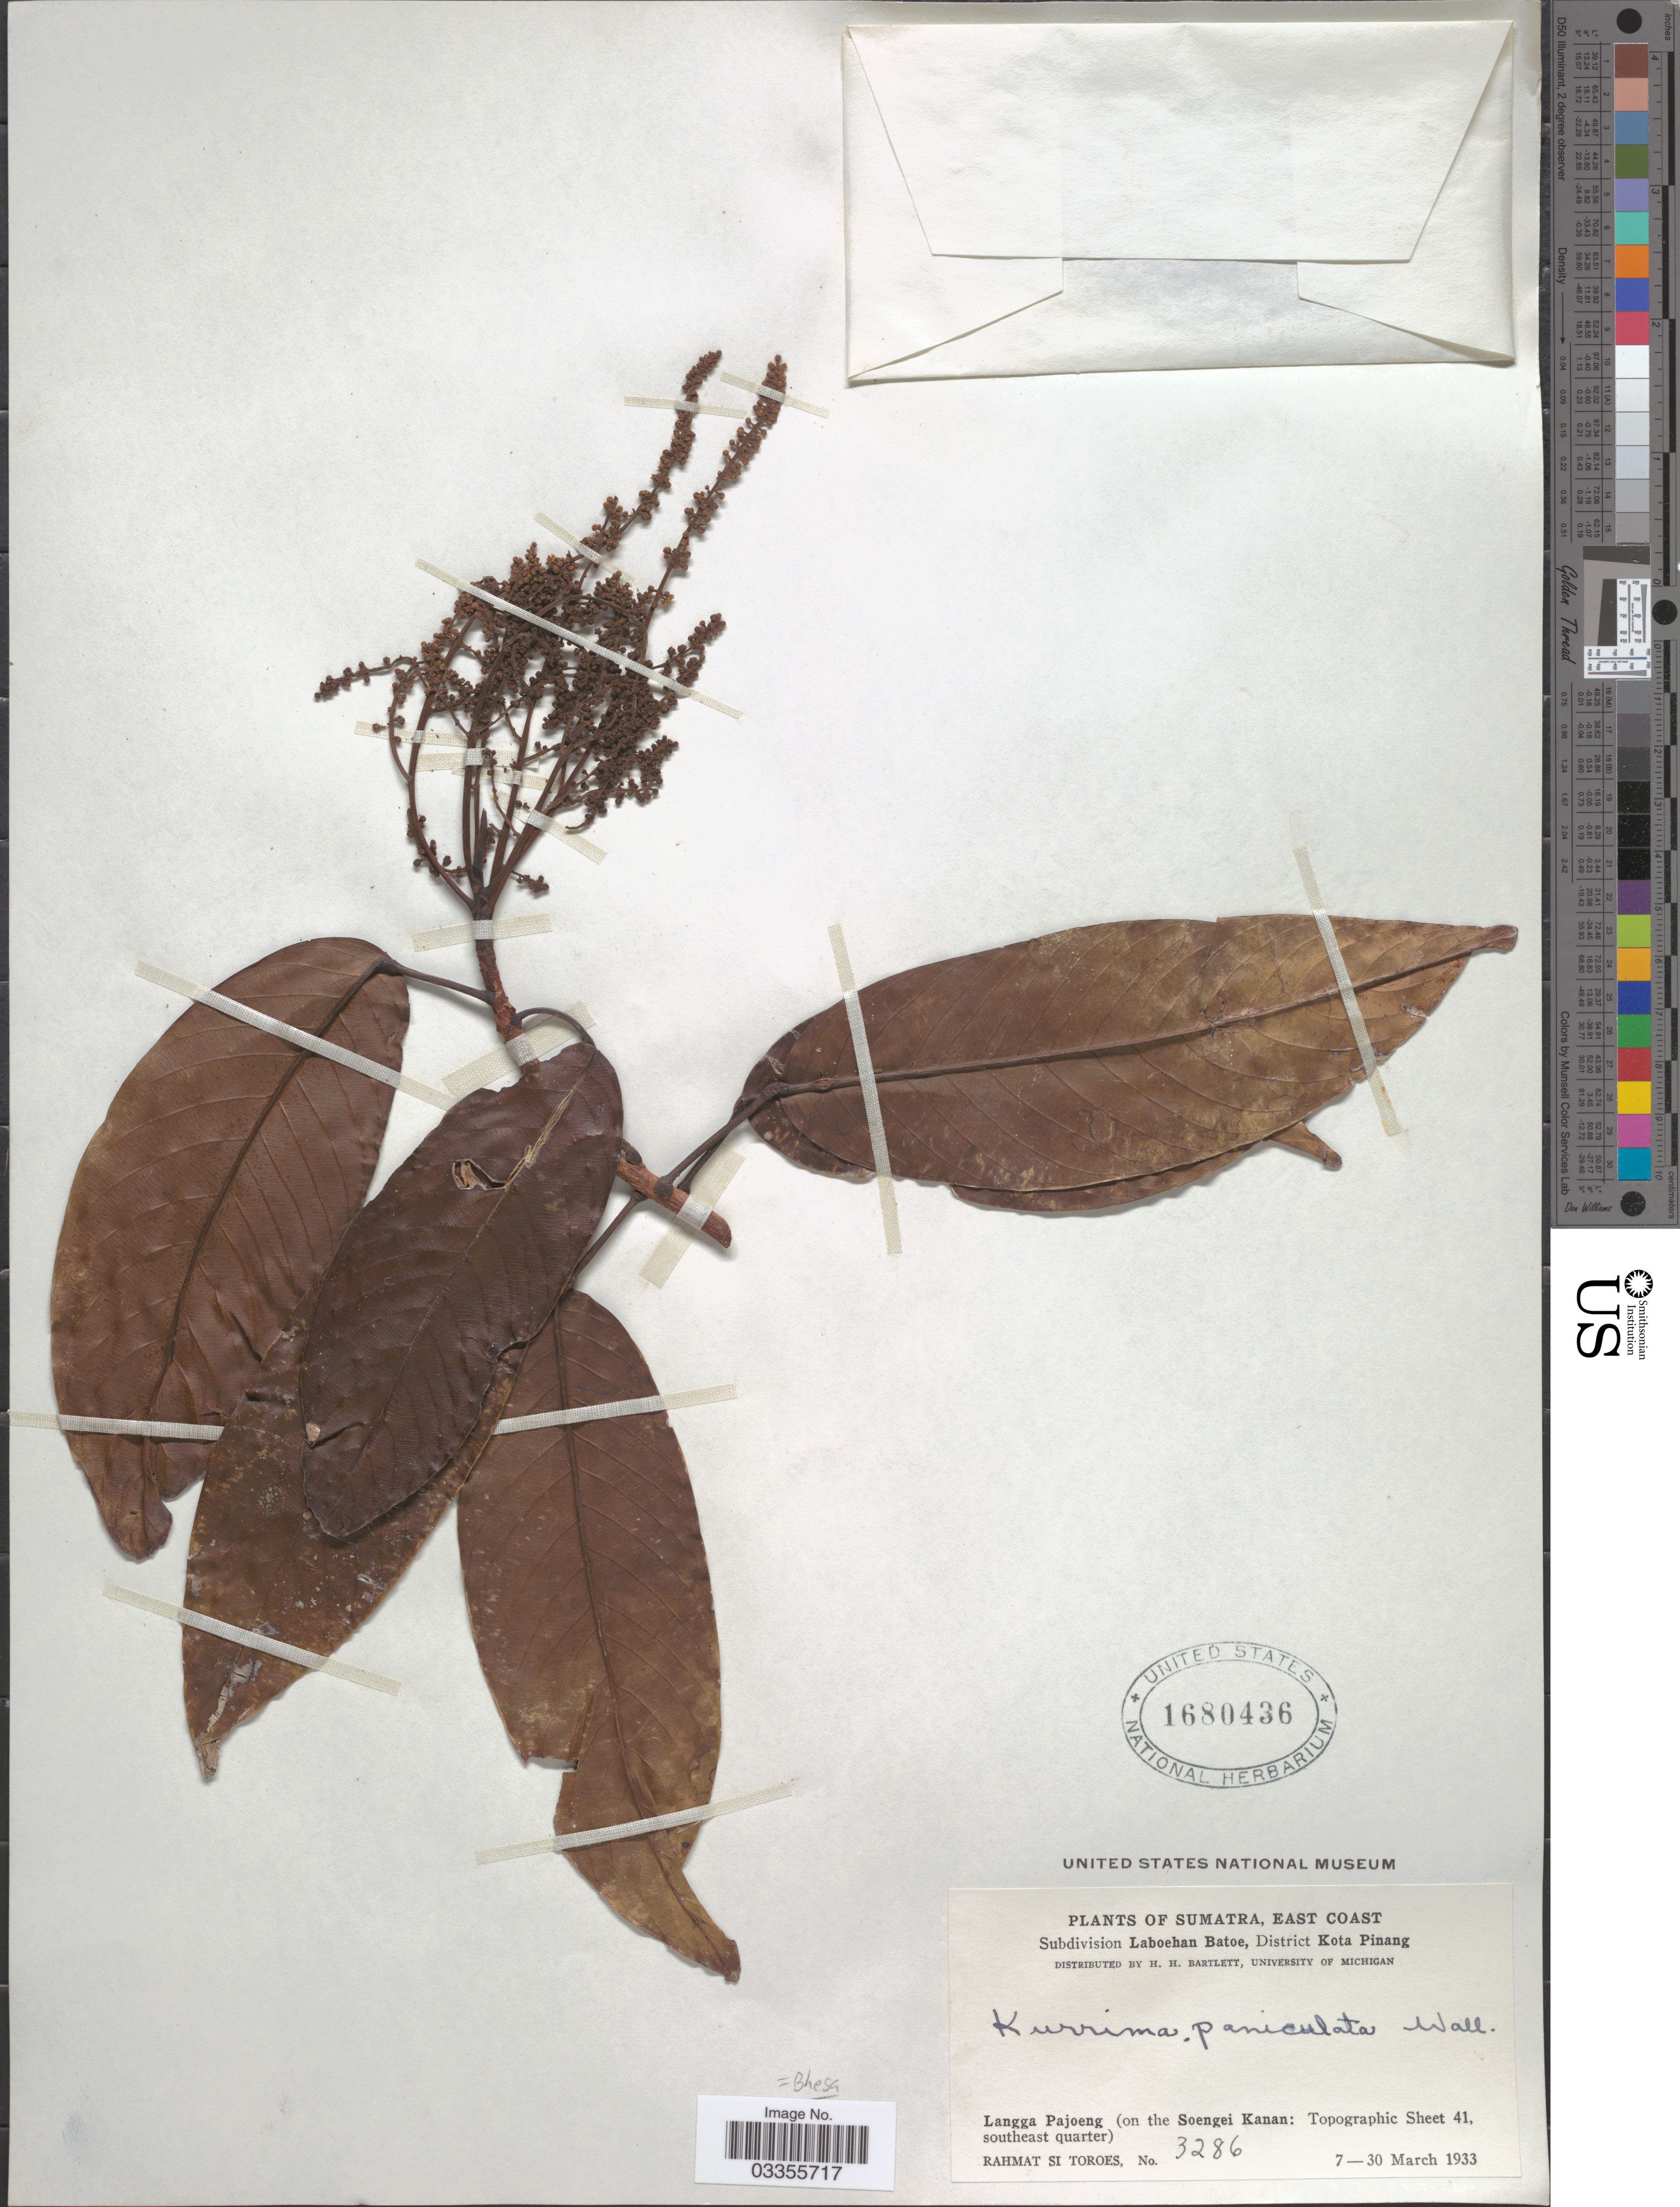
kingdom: Plantae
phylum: Tracheophyta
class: Magnoliopsida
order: Malpighiales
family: Centroplacaceae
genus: Bhesa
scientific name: Bhesa paniculata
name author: (Wall.) Arn.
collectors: Rahmat Si Boeea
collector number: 3286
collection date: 1933-03-07/1933-03-30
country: Indonesia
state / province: Sumatra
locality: East Coast. Subdivision Laboehan Batoe, District Kota Pinang. Langga Pajoeng (on the Soengei Kanan: Topographic Sheet 41, southeast quarter).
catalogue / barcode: US 1680436